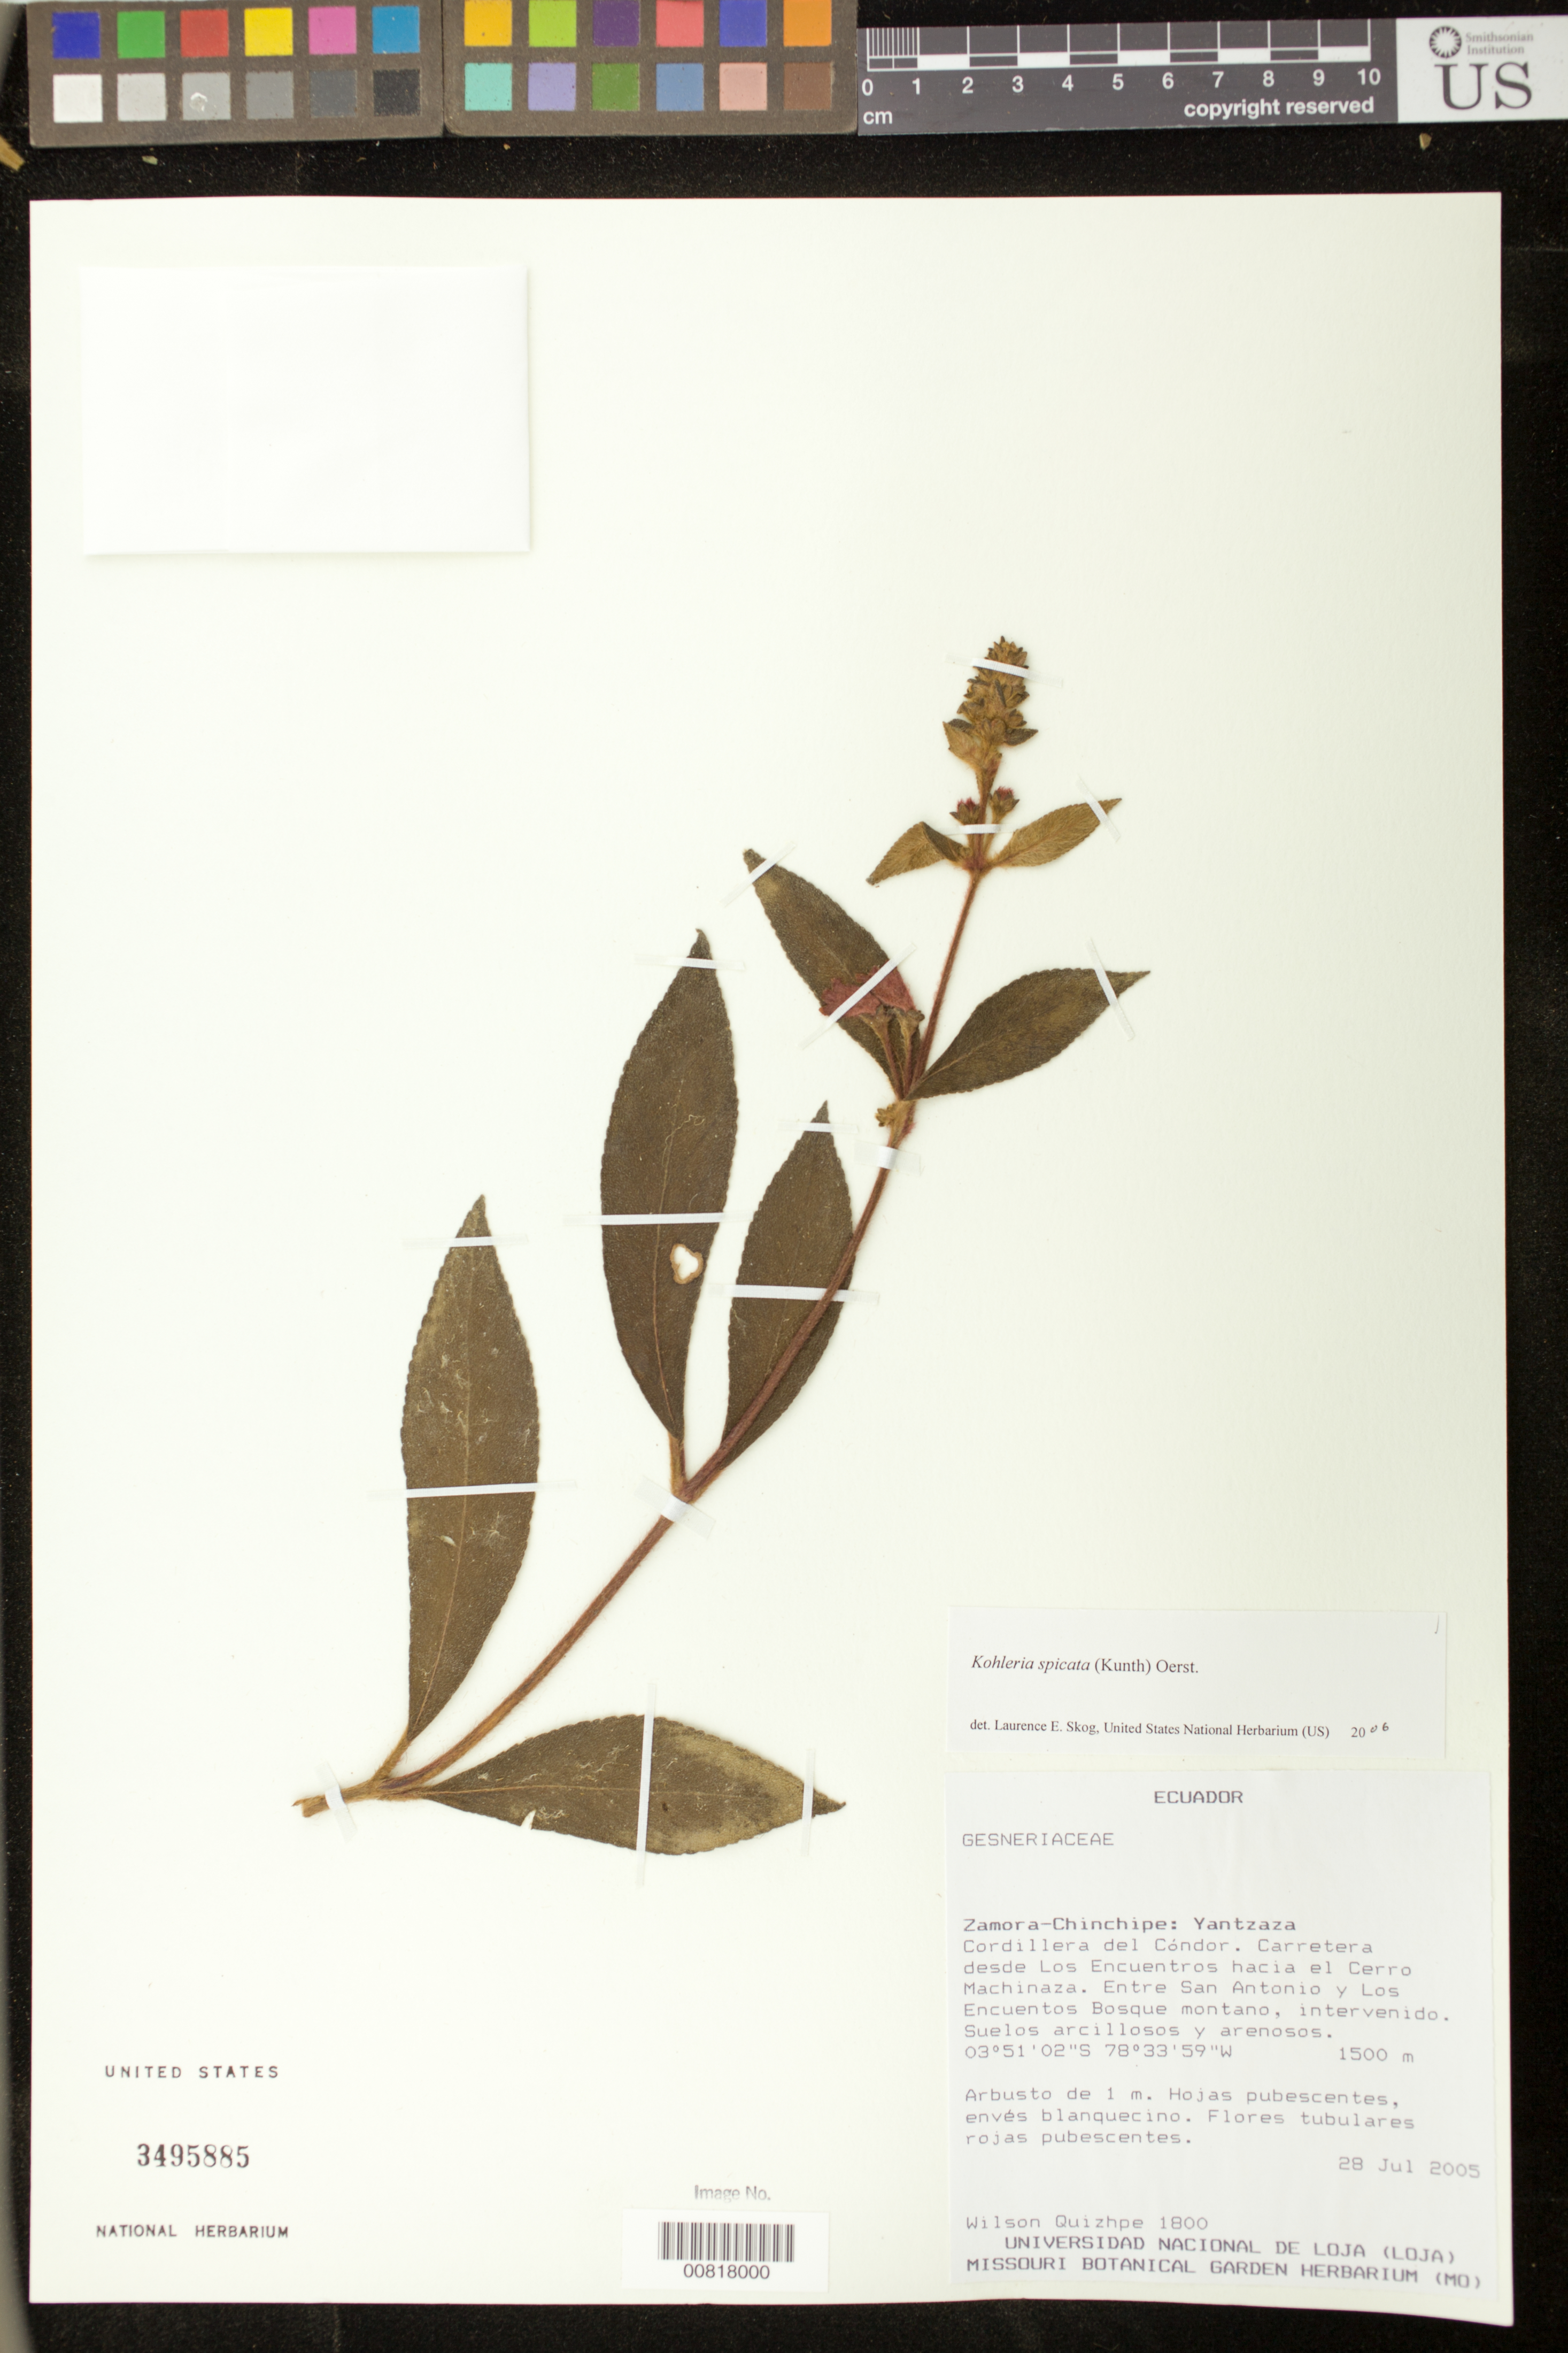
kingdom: Plantae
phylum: Tracheophyta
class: Magnoliopsida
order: Lamiales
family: Gesneriaceae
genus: Kohleria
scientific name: Kohleria spicata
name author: (Kunth) Oerst.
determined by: Skog, Laurence E.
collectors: W. Quizhpe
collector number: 1800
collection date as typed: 28 Jul 2005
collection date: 2005-07-28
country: Ecuador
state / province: Zamora-Chinchipe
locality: Zamora-Chinchipe: Yantzaza. Cordillera del Cóndor. Carretera desde Los Encuentros hacia el Cerro Machinaza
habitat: Encuentos Bosque montano, intervenido. Suelos arcillosos y arenosos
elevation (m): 1500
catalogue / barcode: US 3495885